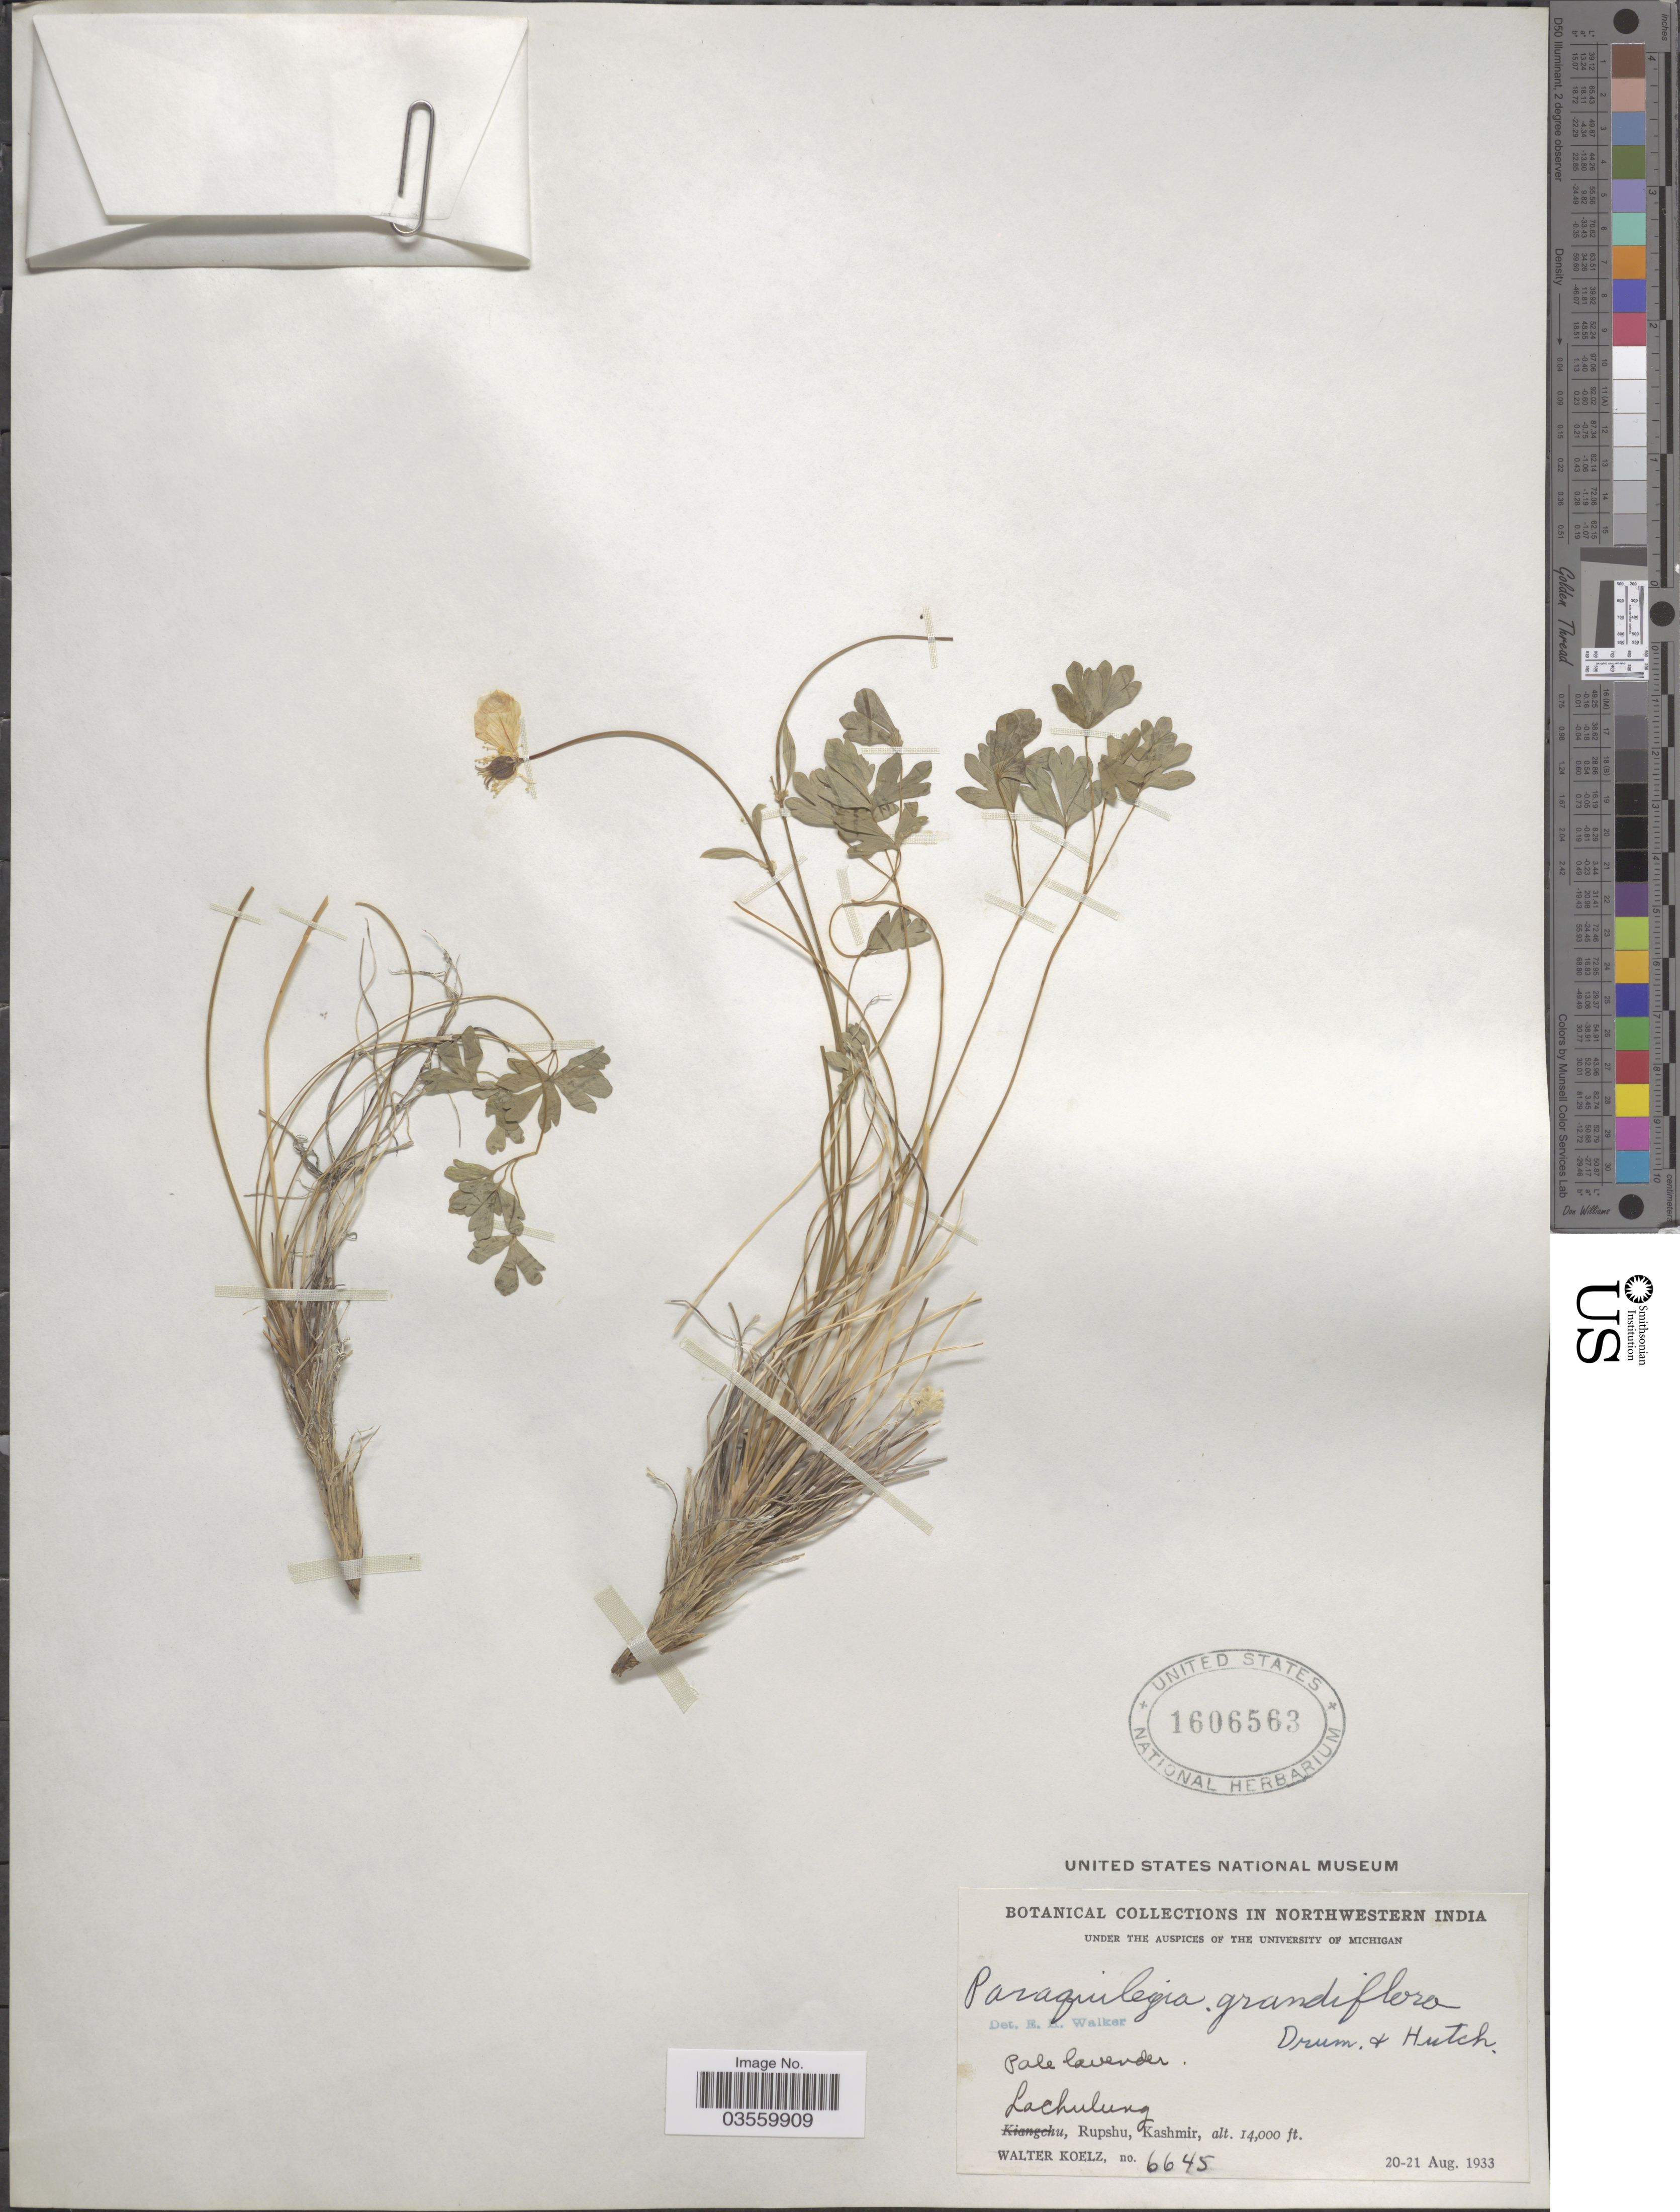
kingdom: Plantae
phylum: Tracheophyta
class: Magnoliopsida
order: Ranunculales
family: Ranunculaceae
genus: Paraquilegia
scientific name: Paraquilegia anemonoides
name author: (Willd.) Ulbr.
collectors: W. N. Koelz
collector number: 6645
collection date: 1933-08-20/1933-08-21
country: India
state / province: Jammu and Kashmir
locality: Northwestern India. Lachulung. Rupshu, Kashmir.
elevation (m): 4267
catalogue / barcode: US 1606563